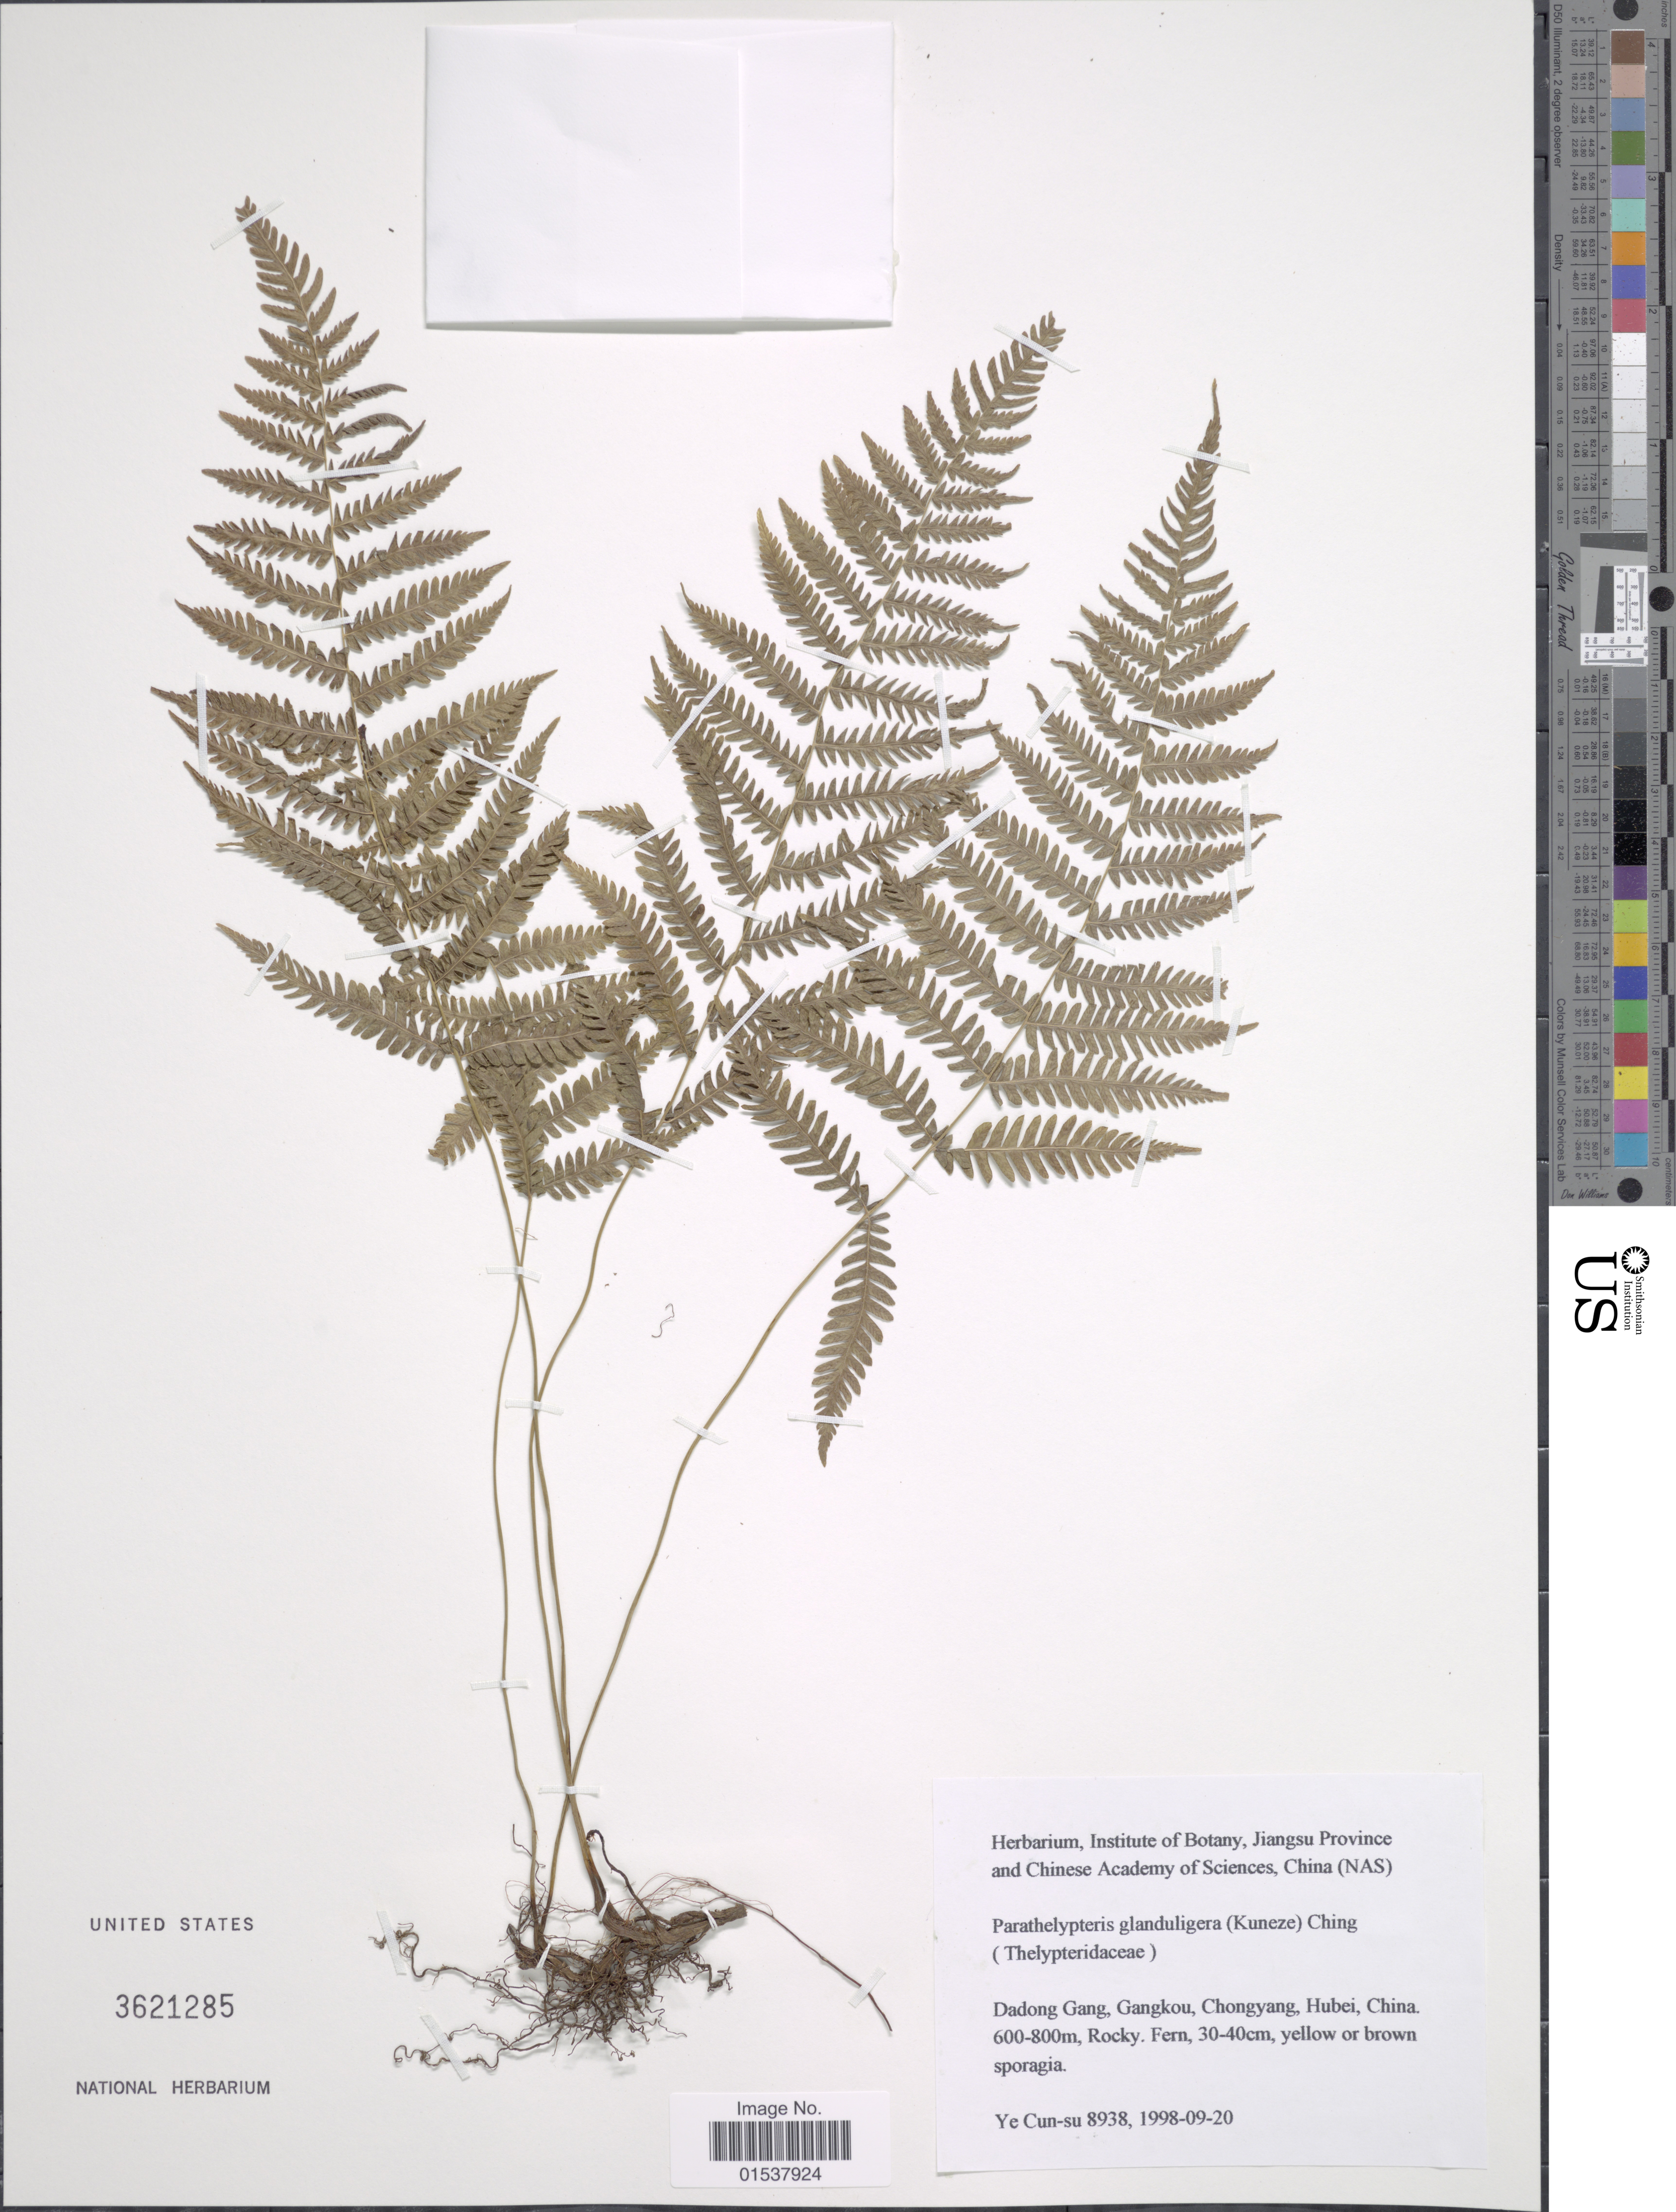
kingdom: Plantae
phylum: Tracheophyta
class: Polypodiopsida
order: Polypodiales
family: Thelypteridaceae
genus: Parathelypteris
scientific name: Parathelypteris glanduligera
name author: (Kunze) Ching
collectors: Ye Cun-su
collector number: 8938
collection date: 1998-09-20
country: China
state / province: Hubei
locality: Dadong Gang, Gangkou, Chongyang, Hubei, China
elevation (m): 600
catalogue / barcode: US 3621285